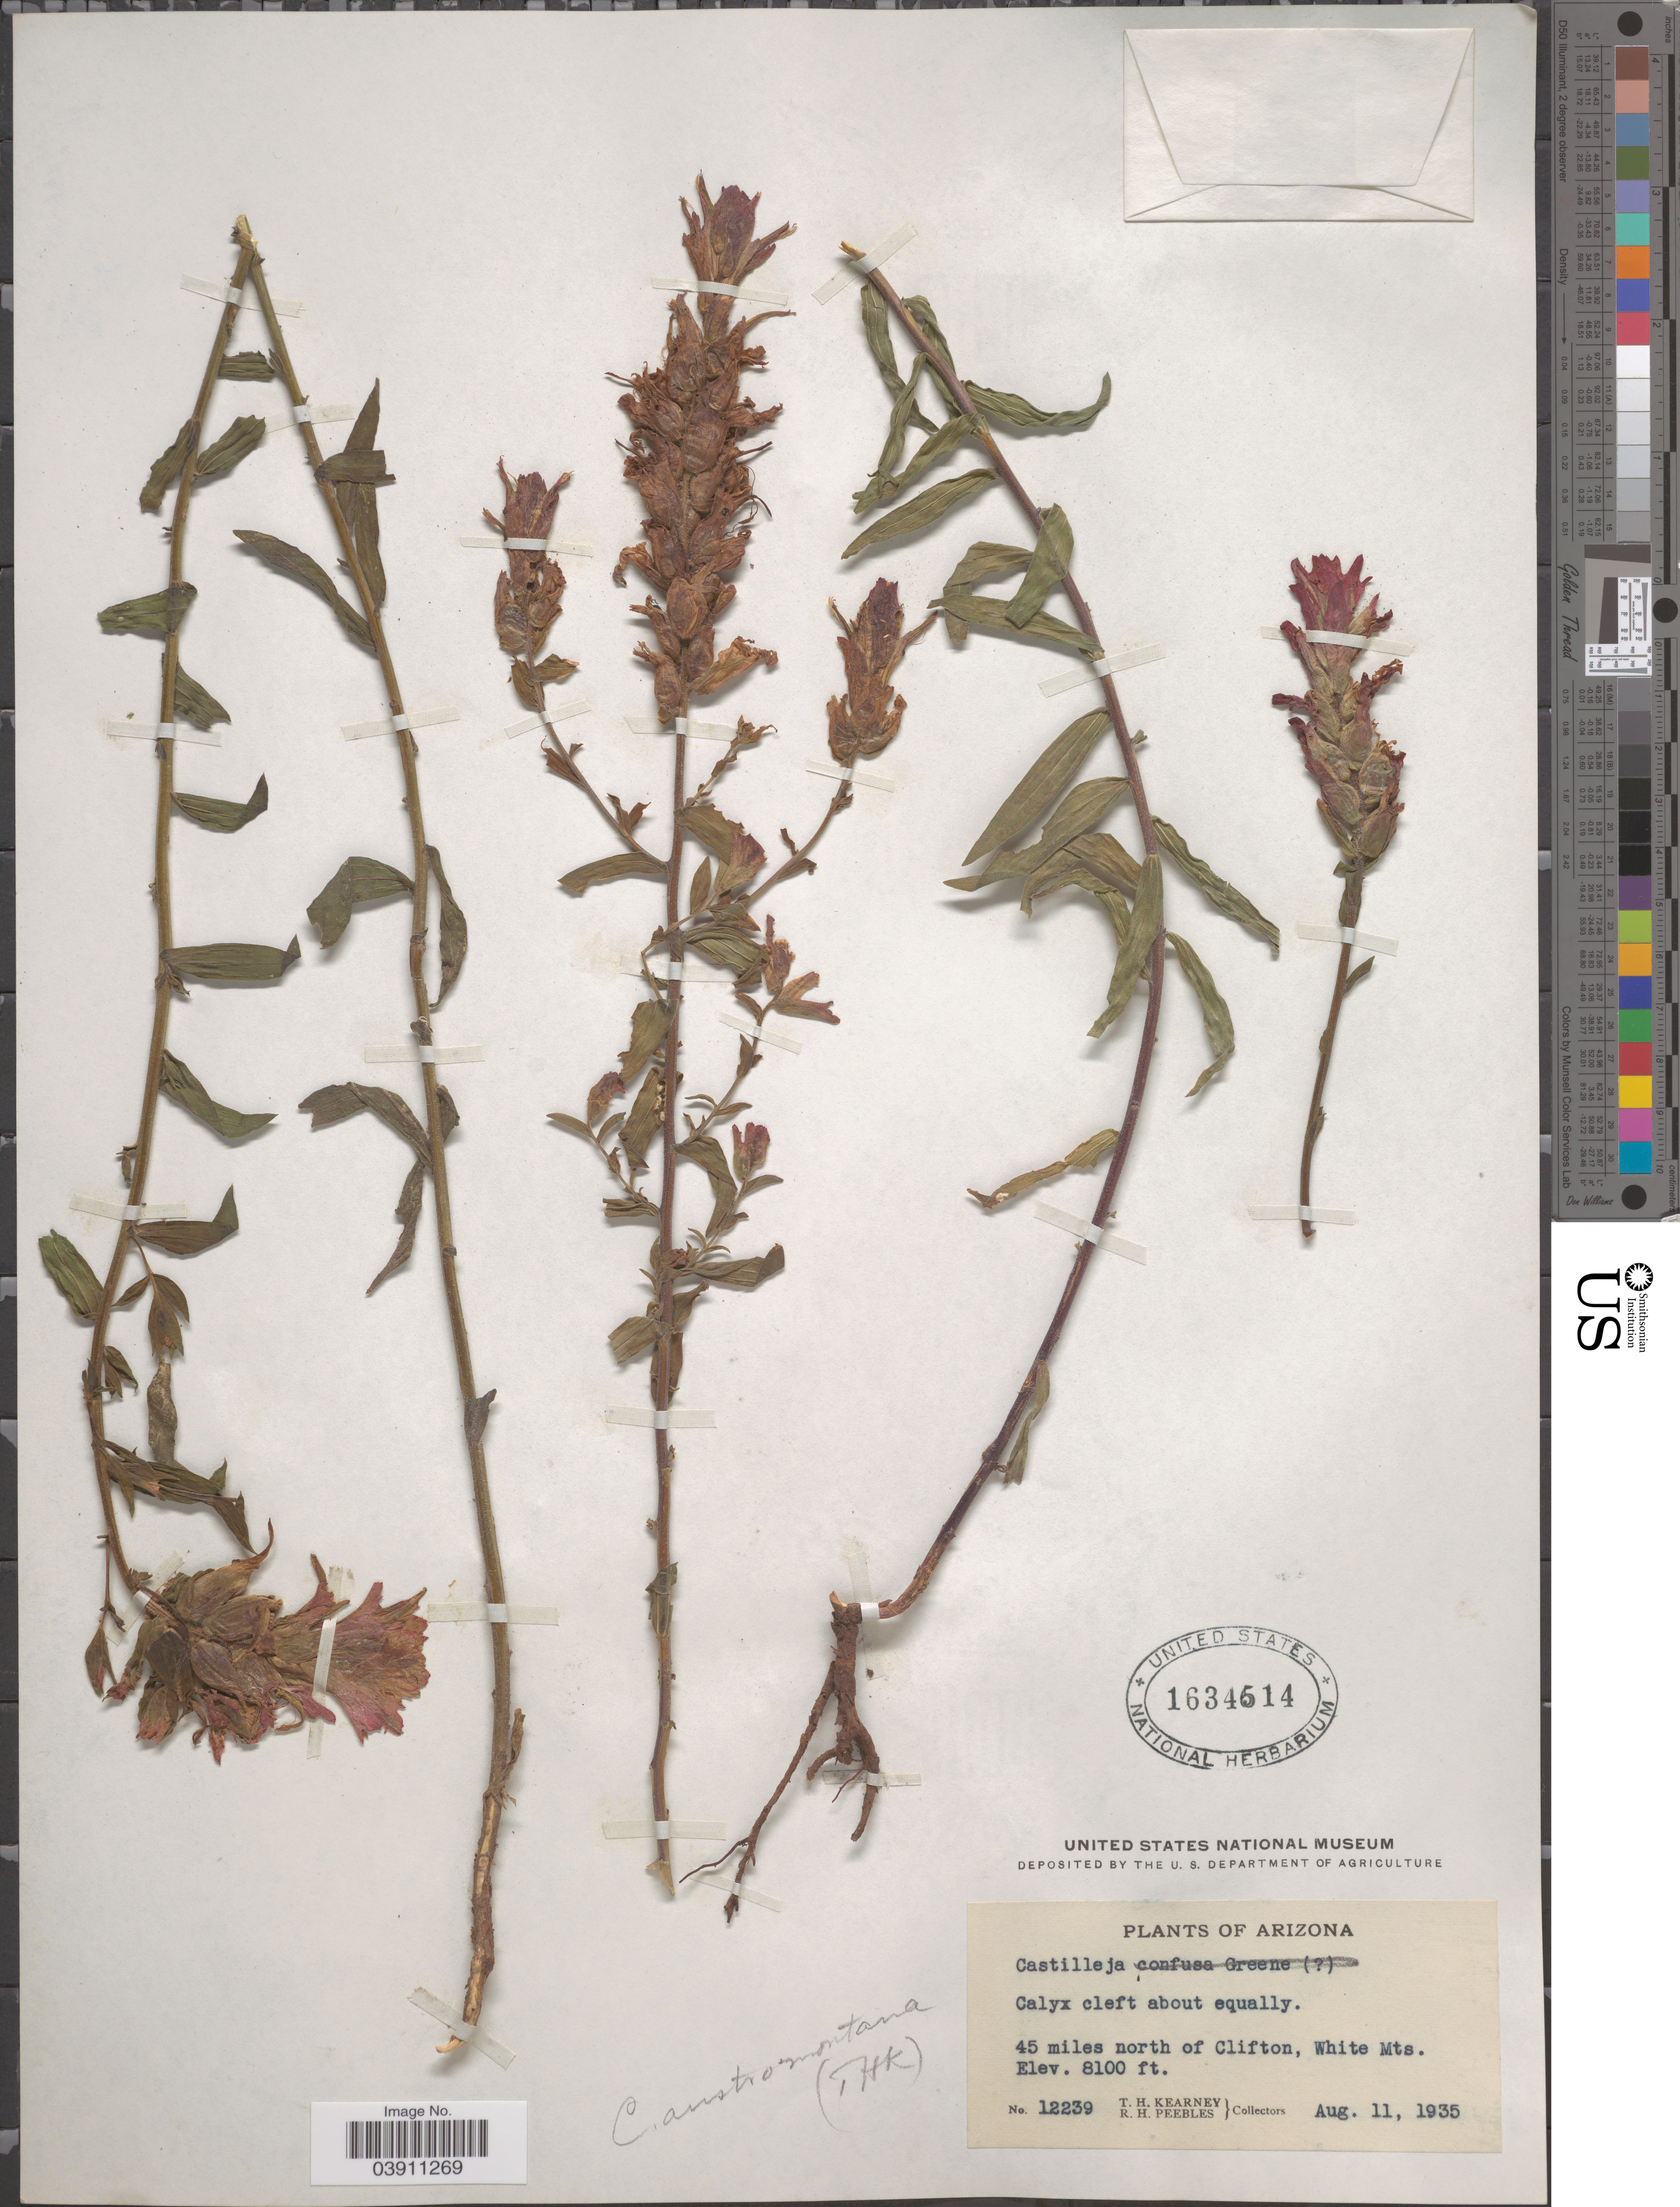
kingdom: Plantae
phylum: Tracheophyta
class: Magnoliopsida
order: Lamiales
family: Orobanchaceae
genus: Castilleja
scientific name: Castilleja austromontana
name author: Standl. & Blumer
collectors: T. H. Kearney & R. H. Peebles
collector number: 12239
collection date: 1935-08-11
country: United States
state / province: Arizona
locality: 45 miles north of Cllifton, White Mts.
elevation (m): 2469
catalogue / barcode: US 1634614